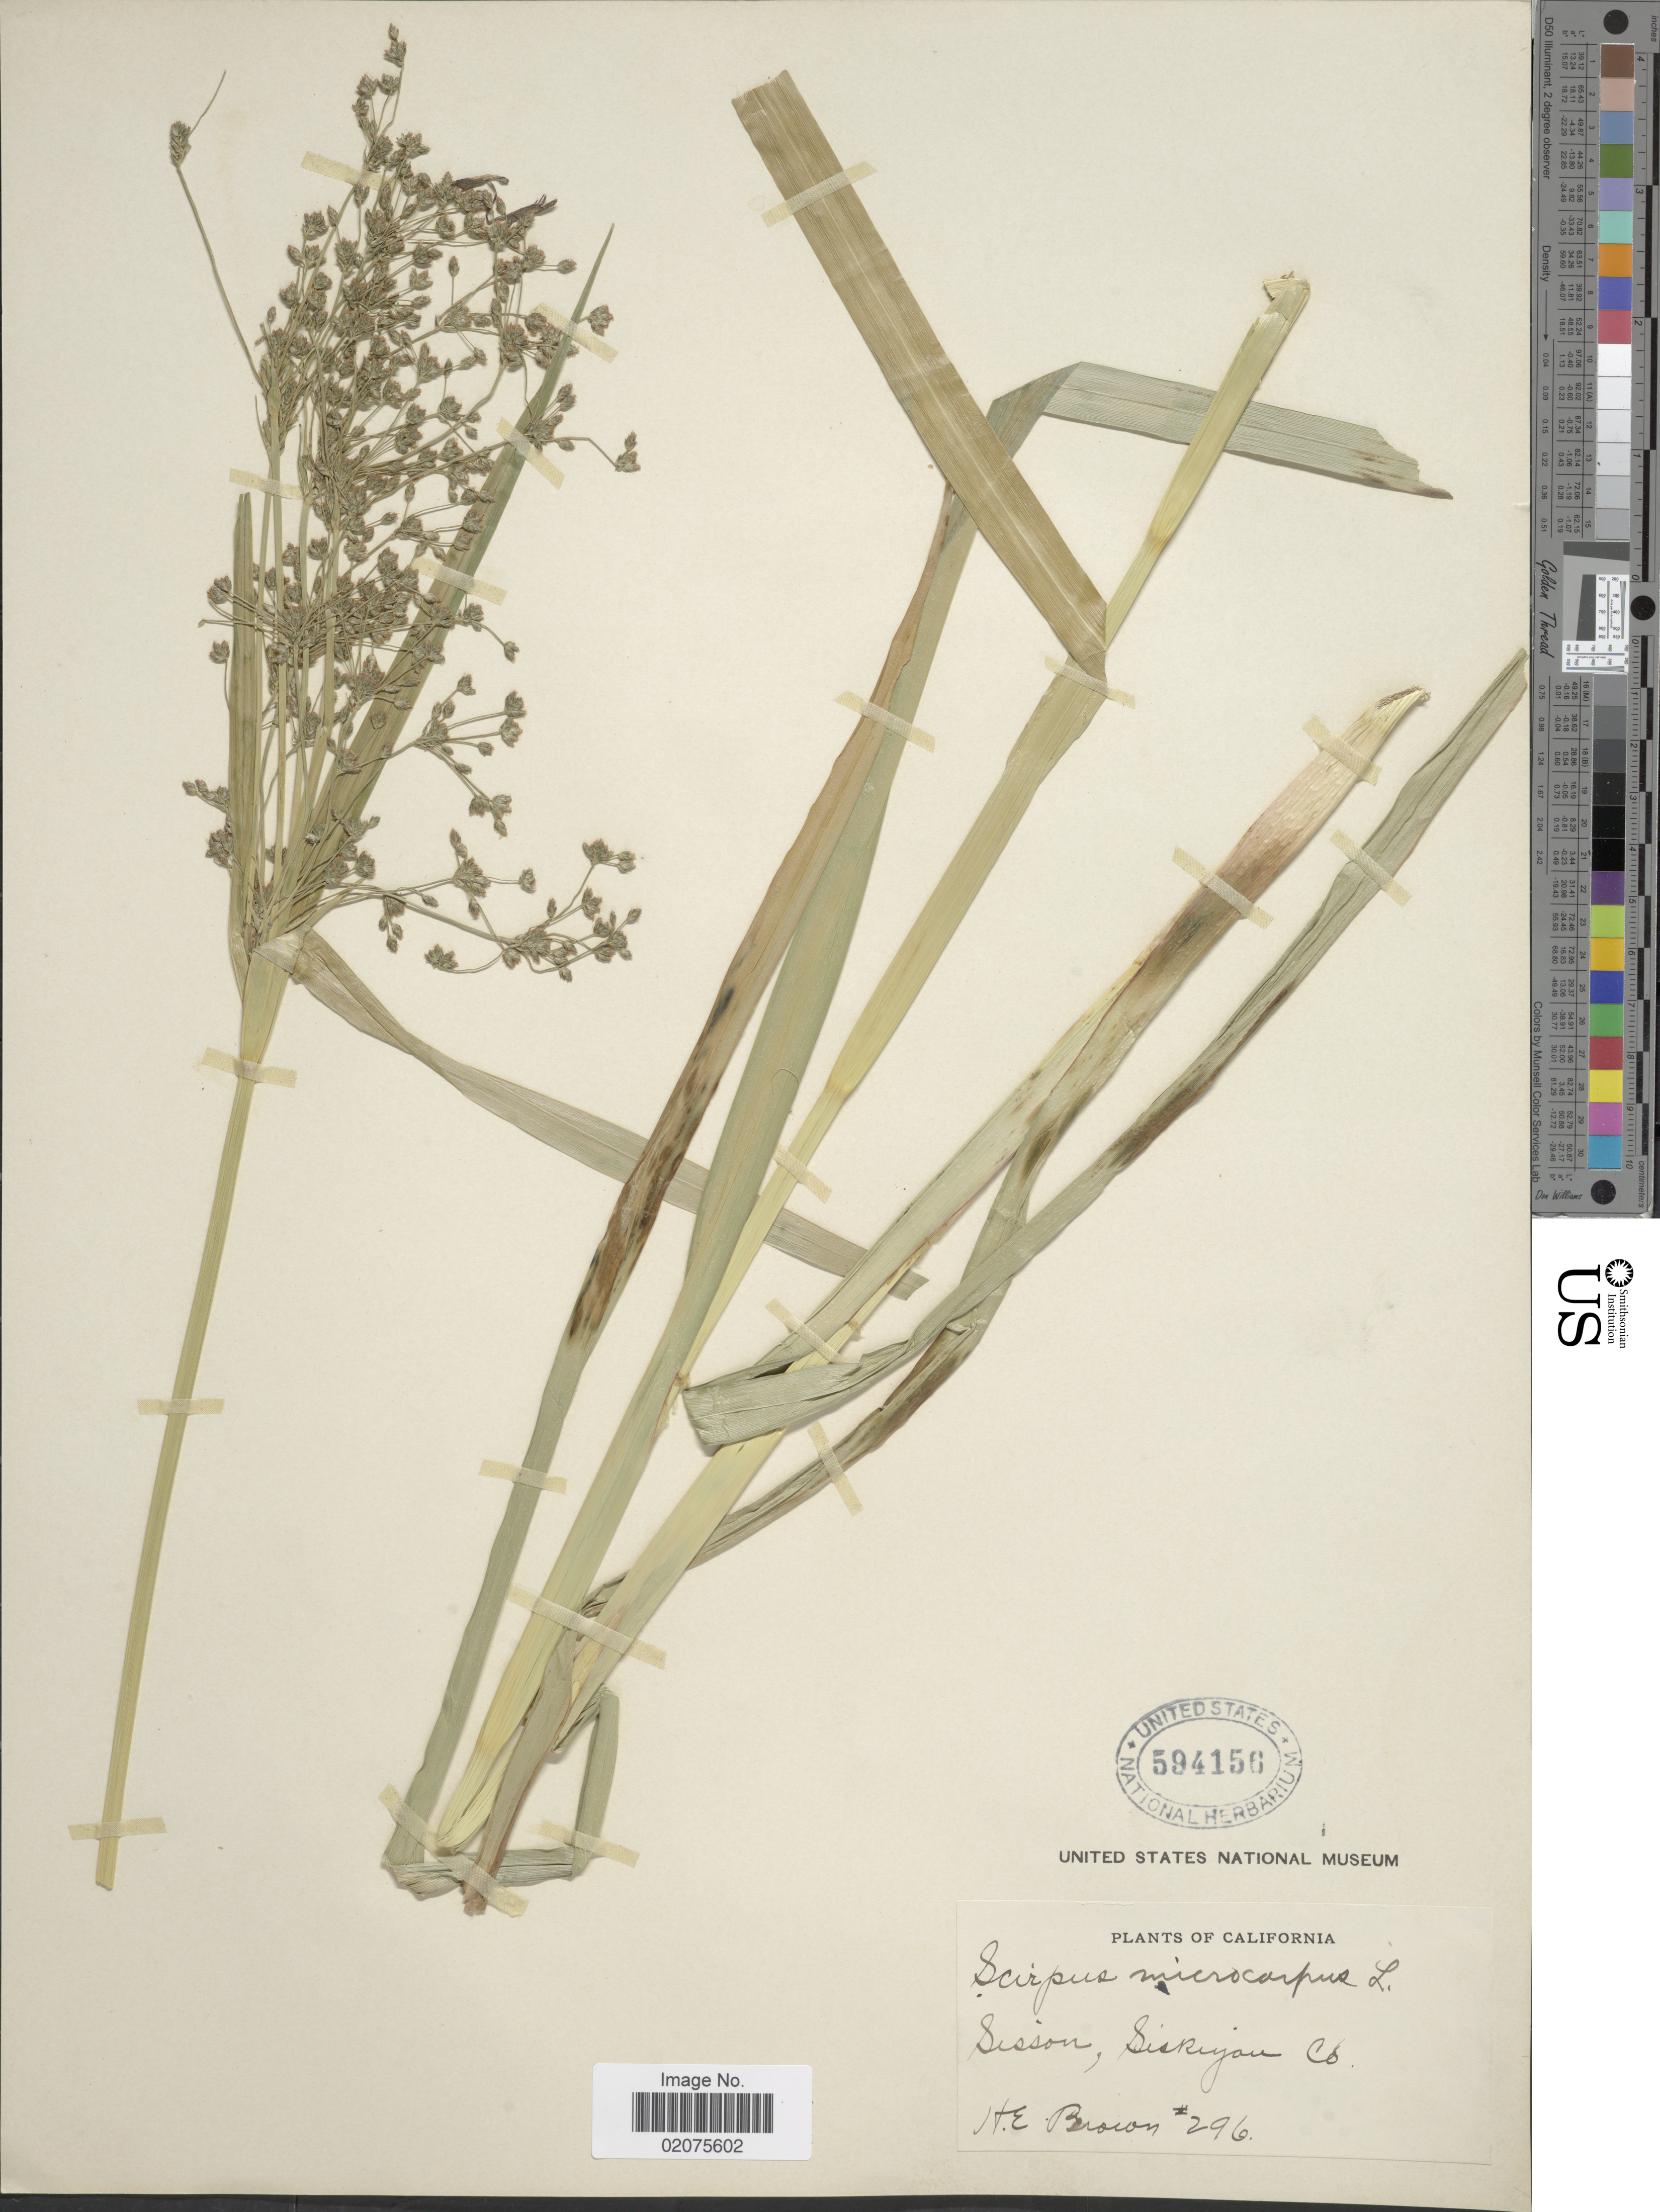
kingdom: Plantae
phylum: Tracheophyta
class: Liliopsida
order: Poales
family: Cyperaceae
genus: Scirpus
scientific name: Scirpus microcarpus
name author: J. Presl & C. Presl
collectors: H. E. Brown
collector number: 296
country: United States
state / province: California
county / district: Siskiyou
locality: Sisson, Siskiyou Co.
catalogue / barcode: US 594156